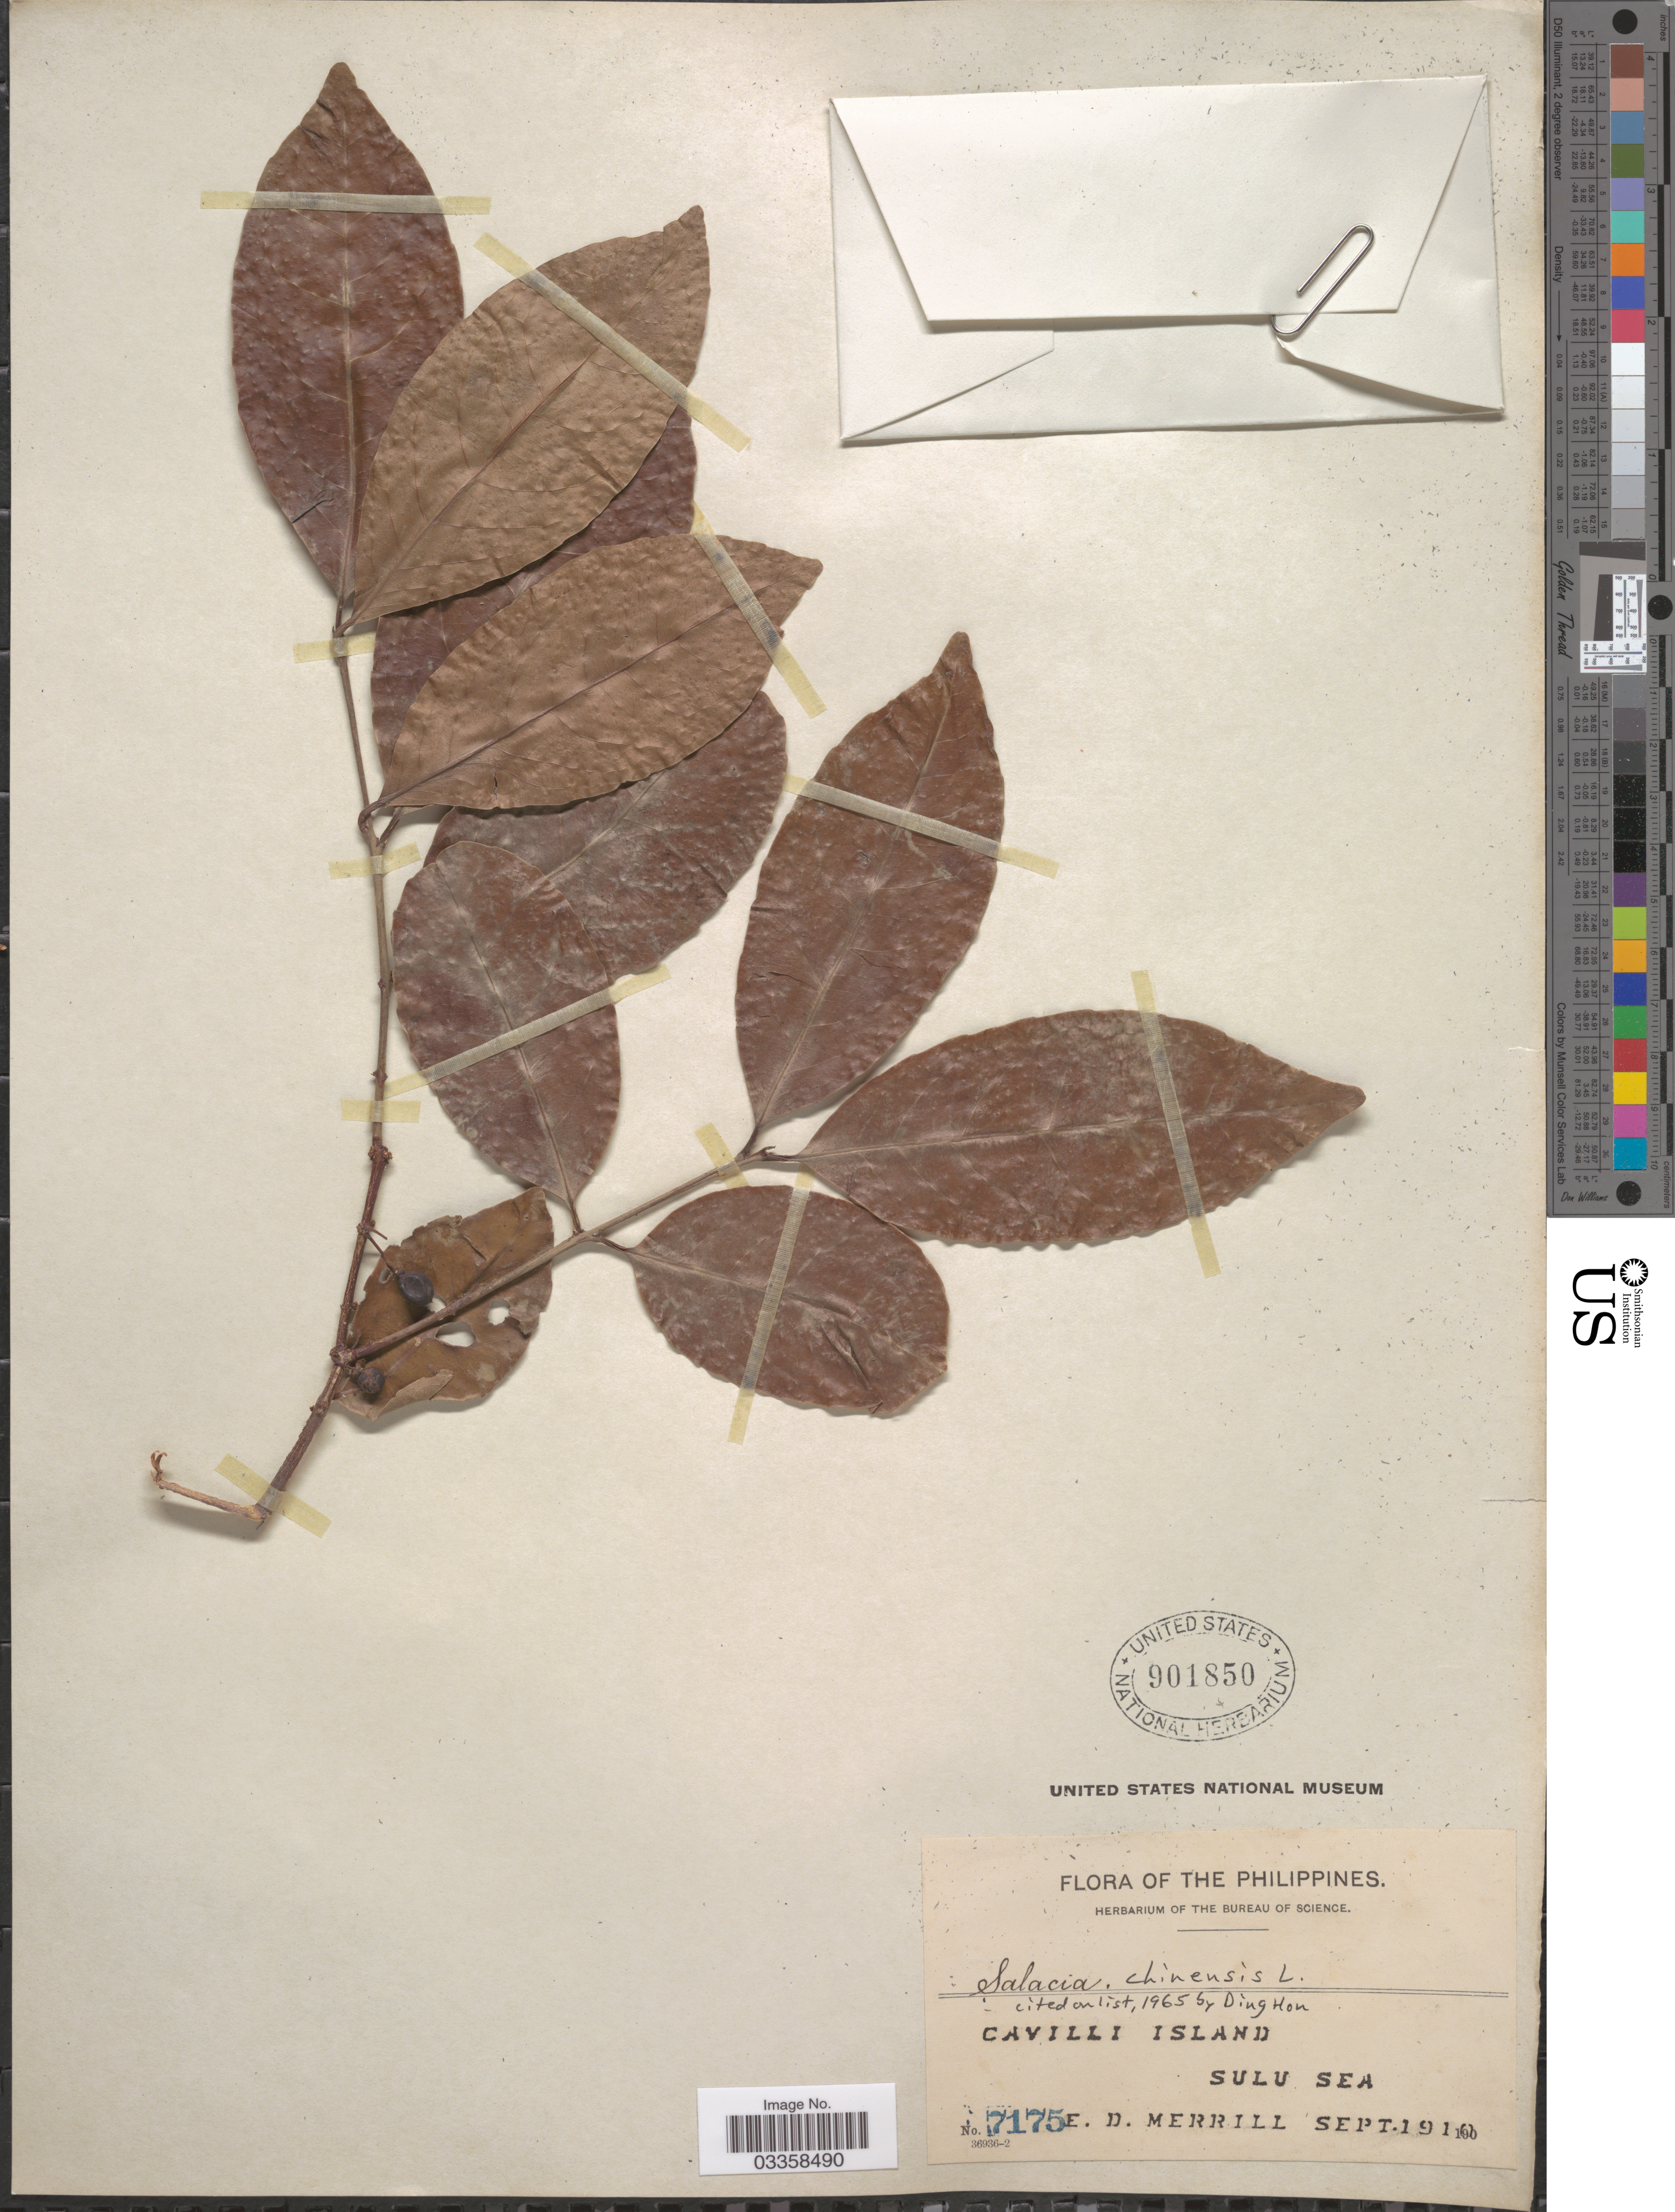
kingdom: Plantae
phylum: Tracheophyta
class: Magnoliopsida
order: Celastrales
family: Celastraceae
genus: Salacia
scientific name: Salacia chinensis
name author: L.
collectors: E. D. Merrill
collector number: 7175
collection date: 1910-09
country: Philippines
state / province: Muslim Mindanao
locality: Cavilli Island. Sulu Sea.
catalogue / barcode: US 901850